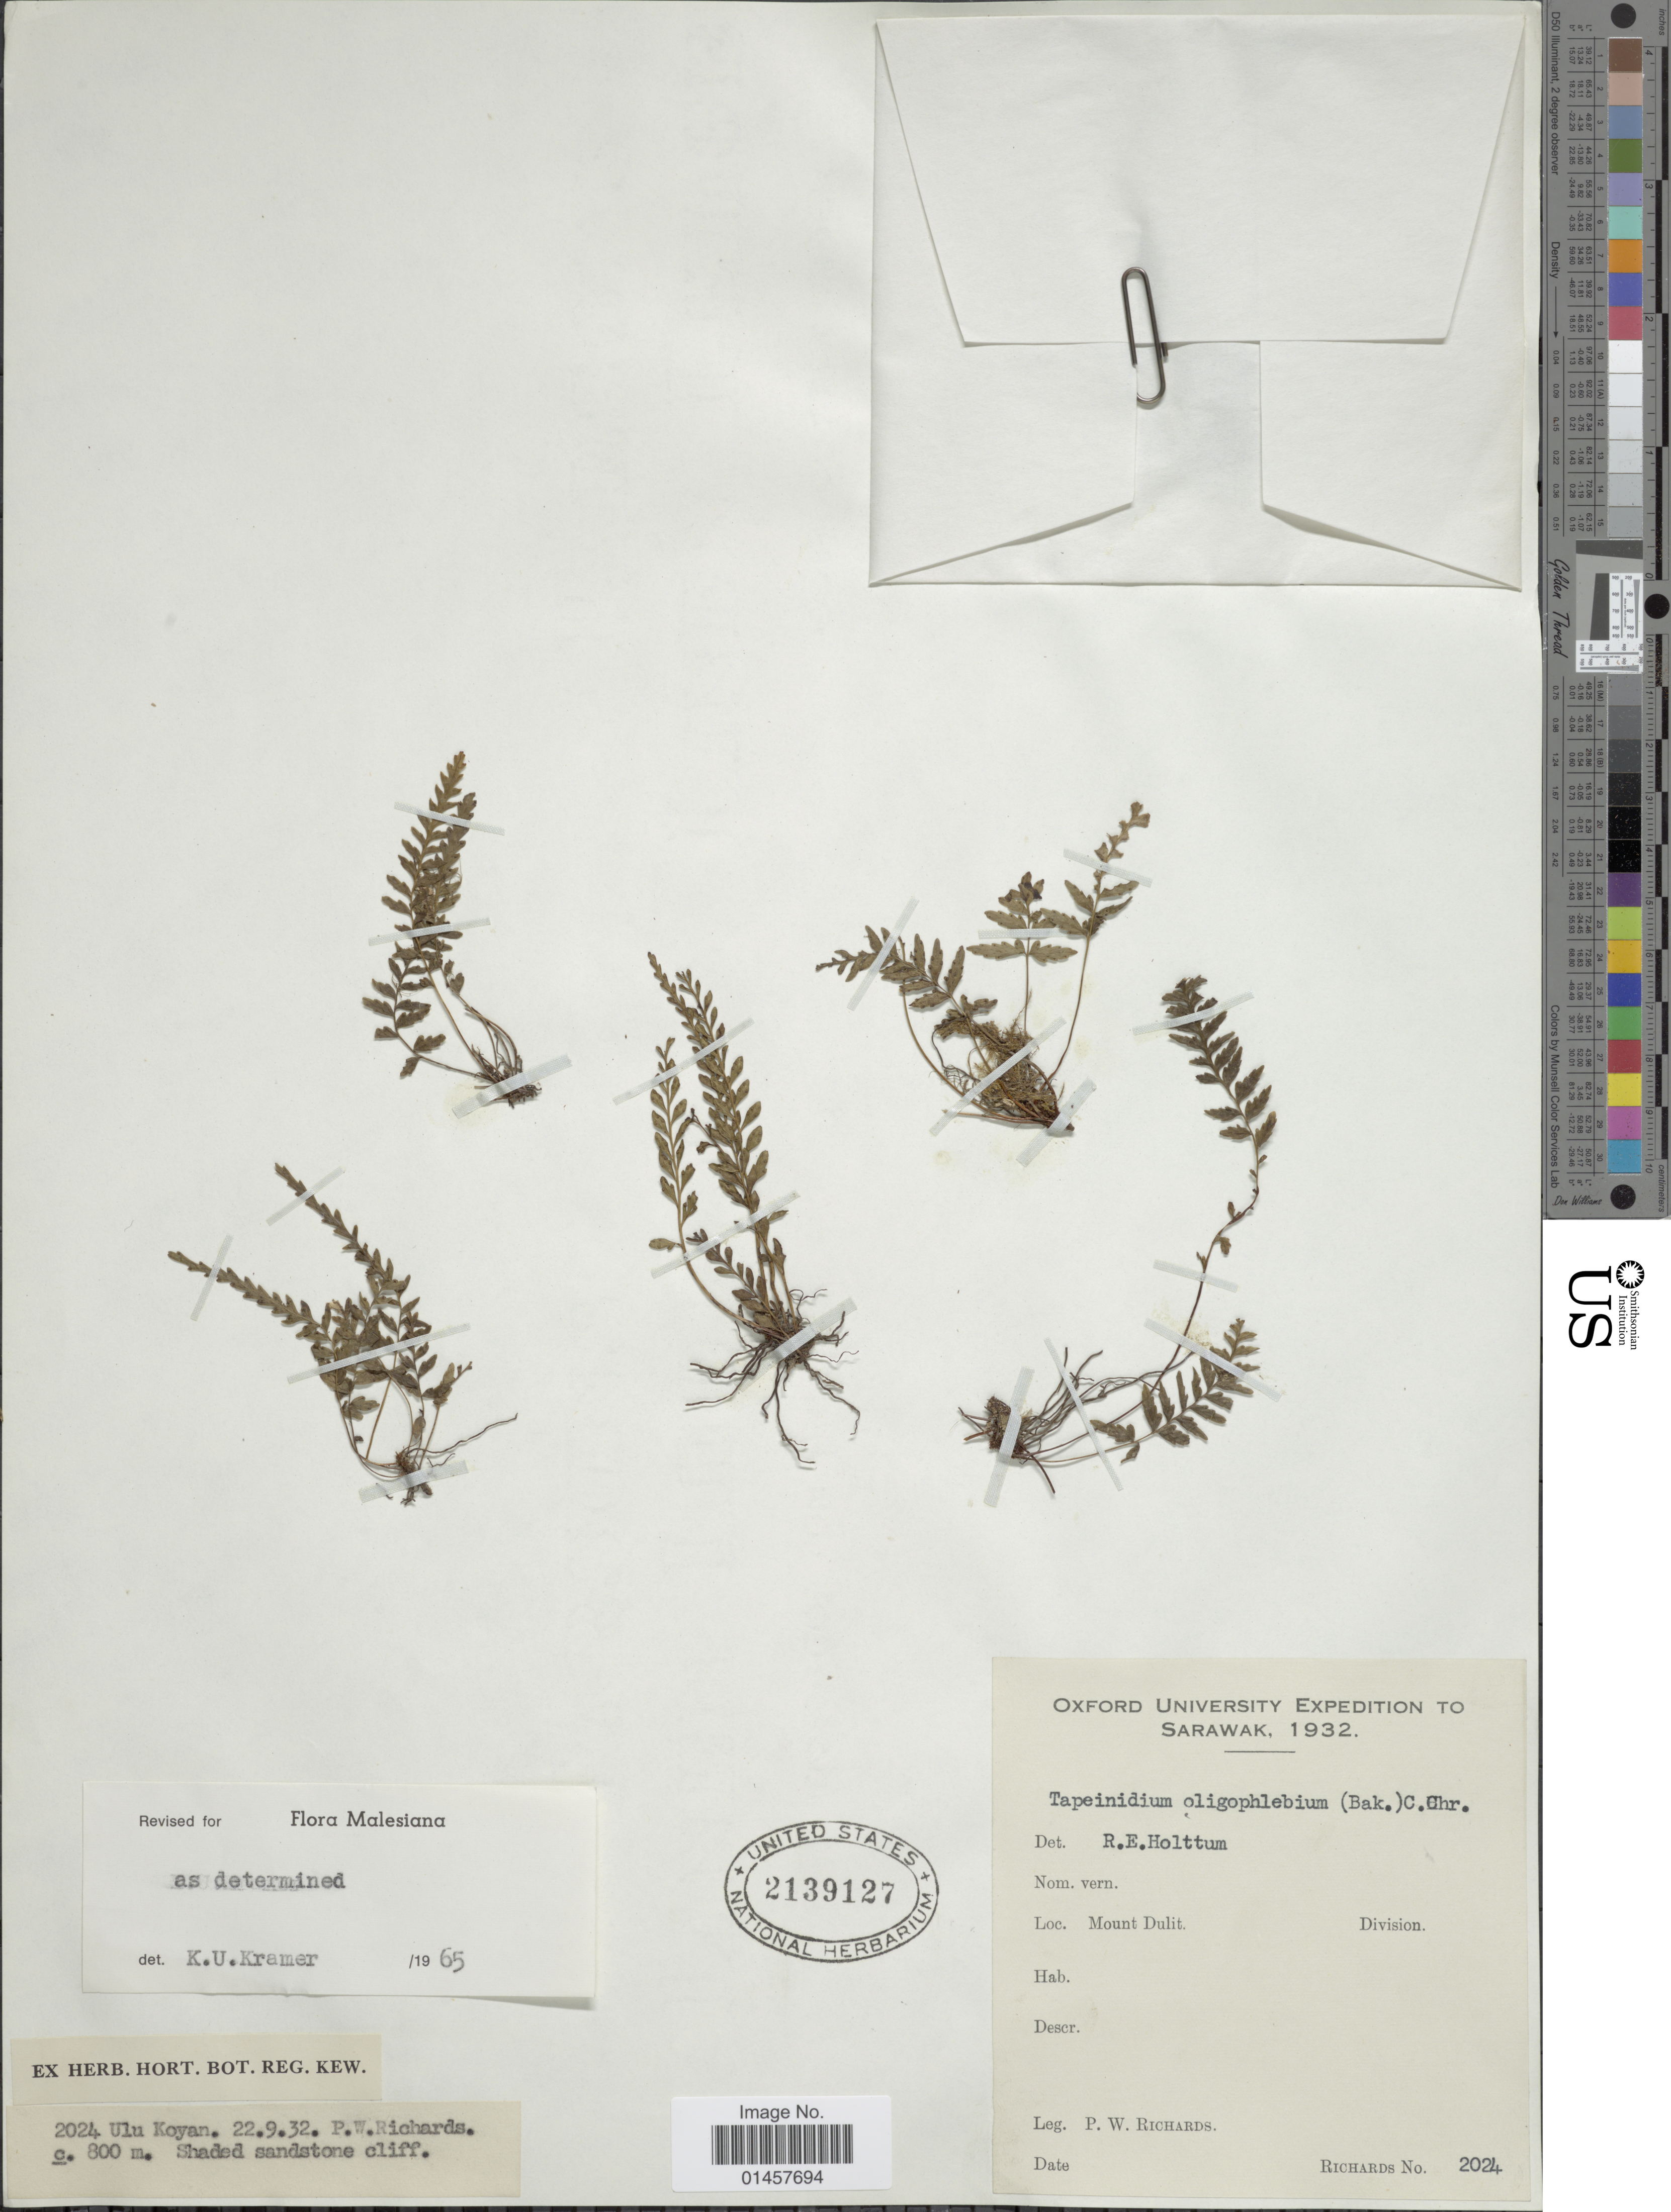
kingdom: Plantae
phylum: Tracheophyta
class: Polypodiopsida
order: Polypodiales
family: Lindsaeaceae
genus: Tapeinidium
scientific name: Tapeinidium oligophlebium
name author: (Baker) C. Chr.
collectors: P. Richards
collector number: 2024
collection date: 1932-09-22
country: Malaysia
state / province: Sarawak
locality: Ulu Koyan, Mount Dulit, Division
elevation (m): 800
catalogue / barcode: US 2139127